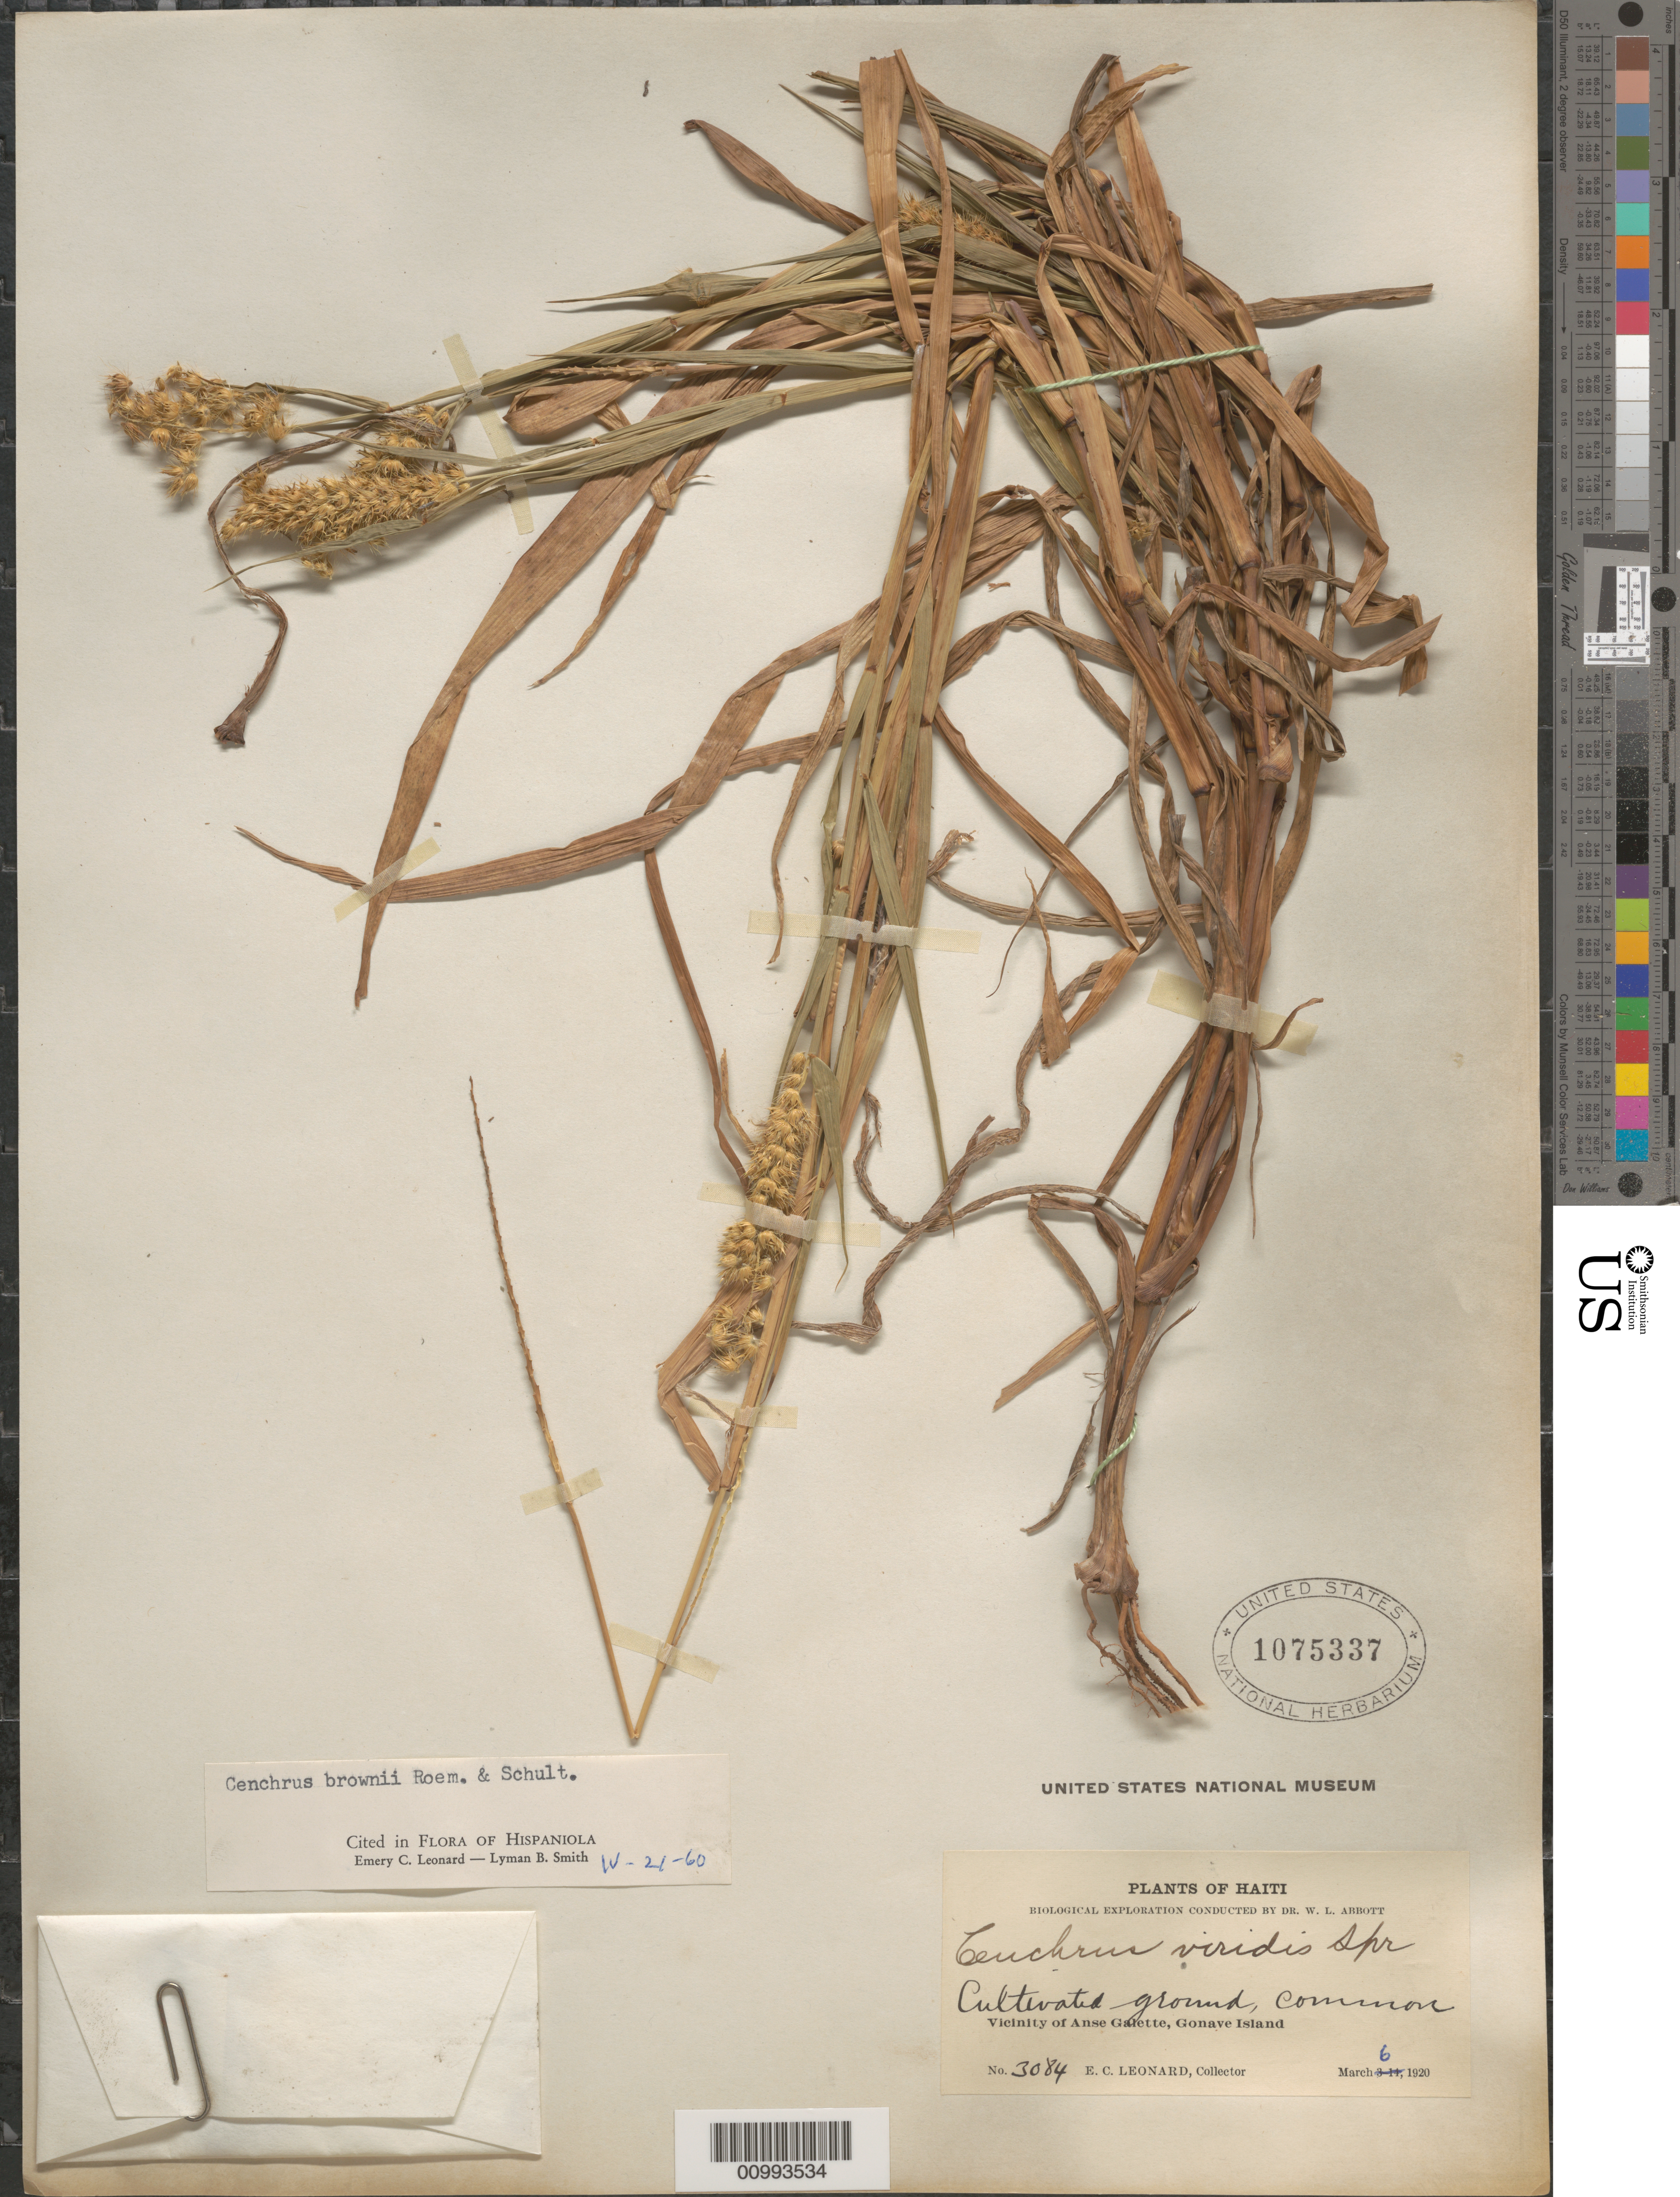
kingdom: Plantae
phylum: Tracheophyta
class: Liliopsida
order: Poales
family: Poaceae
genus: Cenchrus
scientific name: Cenchrus brownii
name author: Roem. & Schult.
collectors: E. C. Leonard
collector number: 3084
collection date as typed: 06 Mar 1920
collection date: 1920-03-06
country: Haiti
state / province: Óuest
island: Île de la Gonâve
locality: Vicinity of Anse Galette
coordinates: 0 N, 0 E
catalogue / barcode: US 1075337